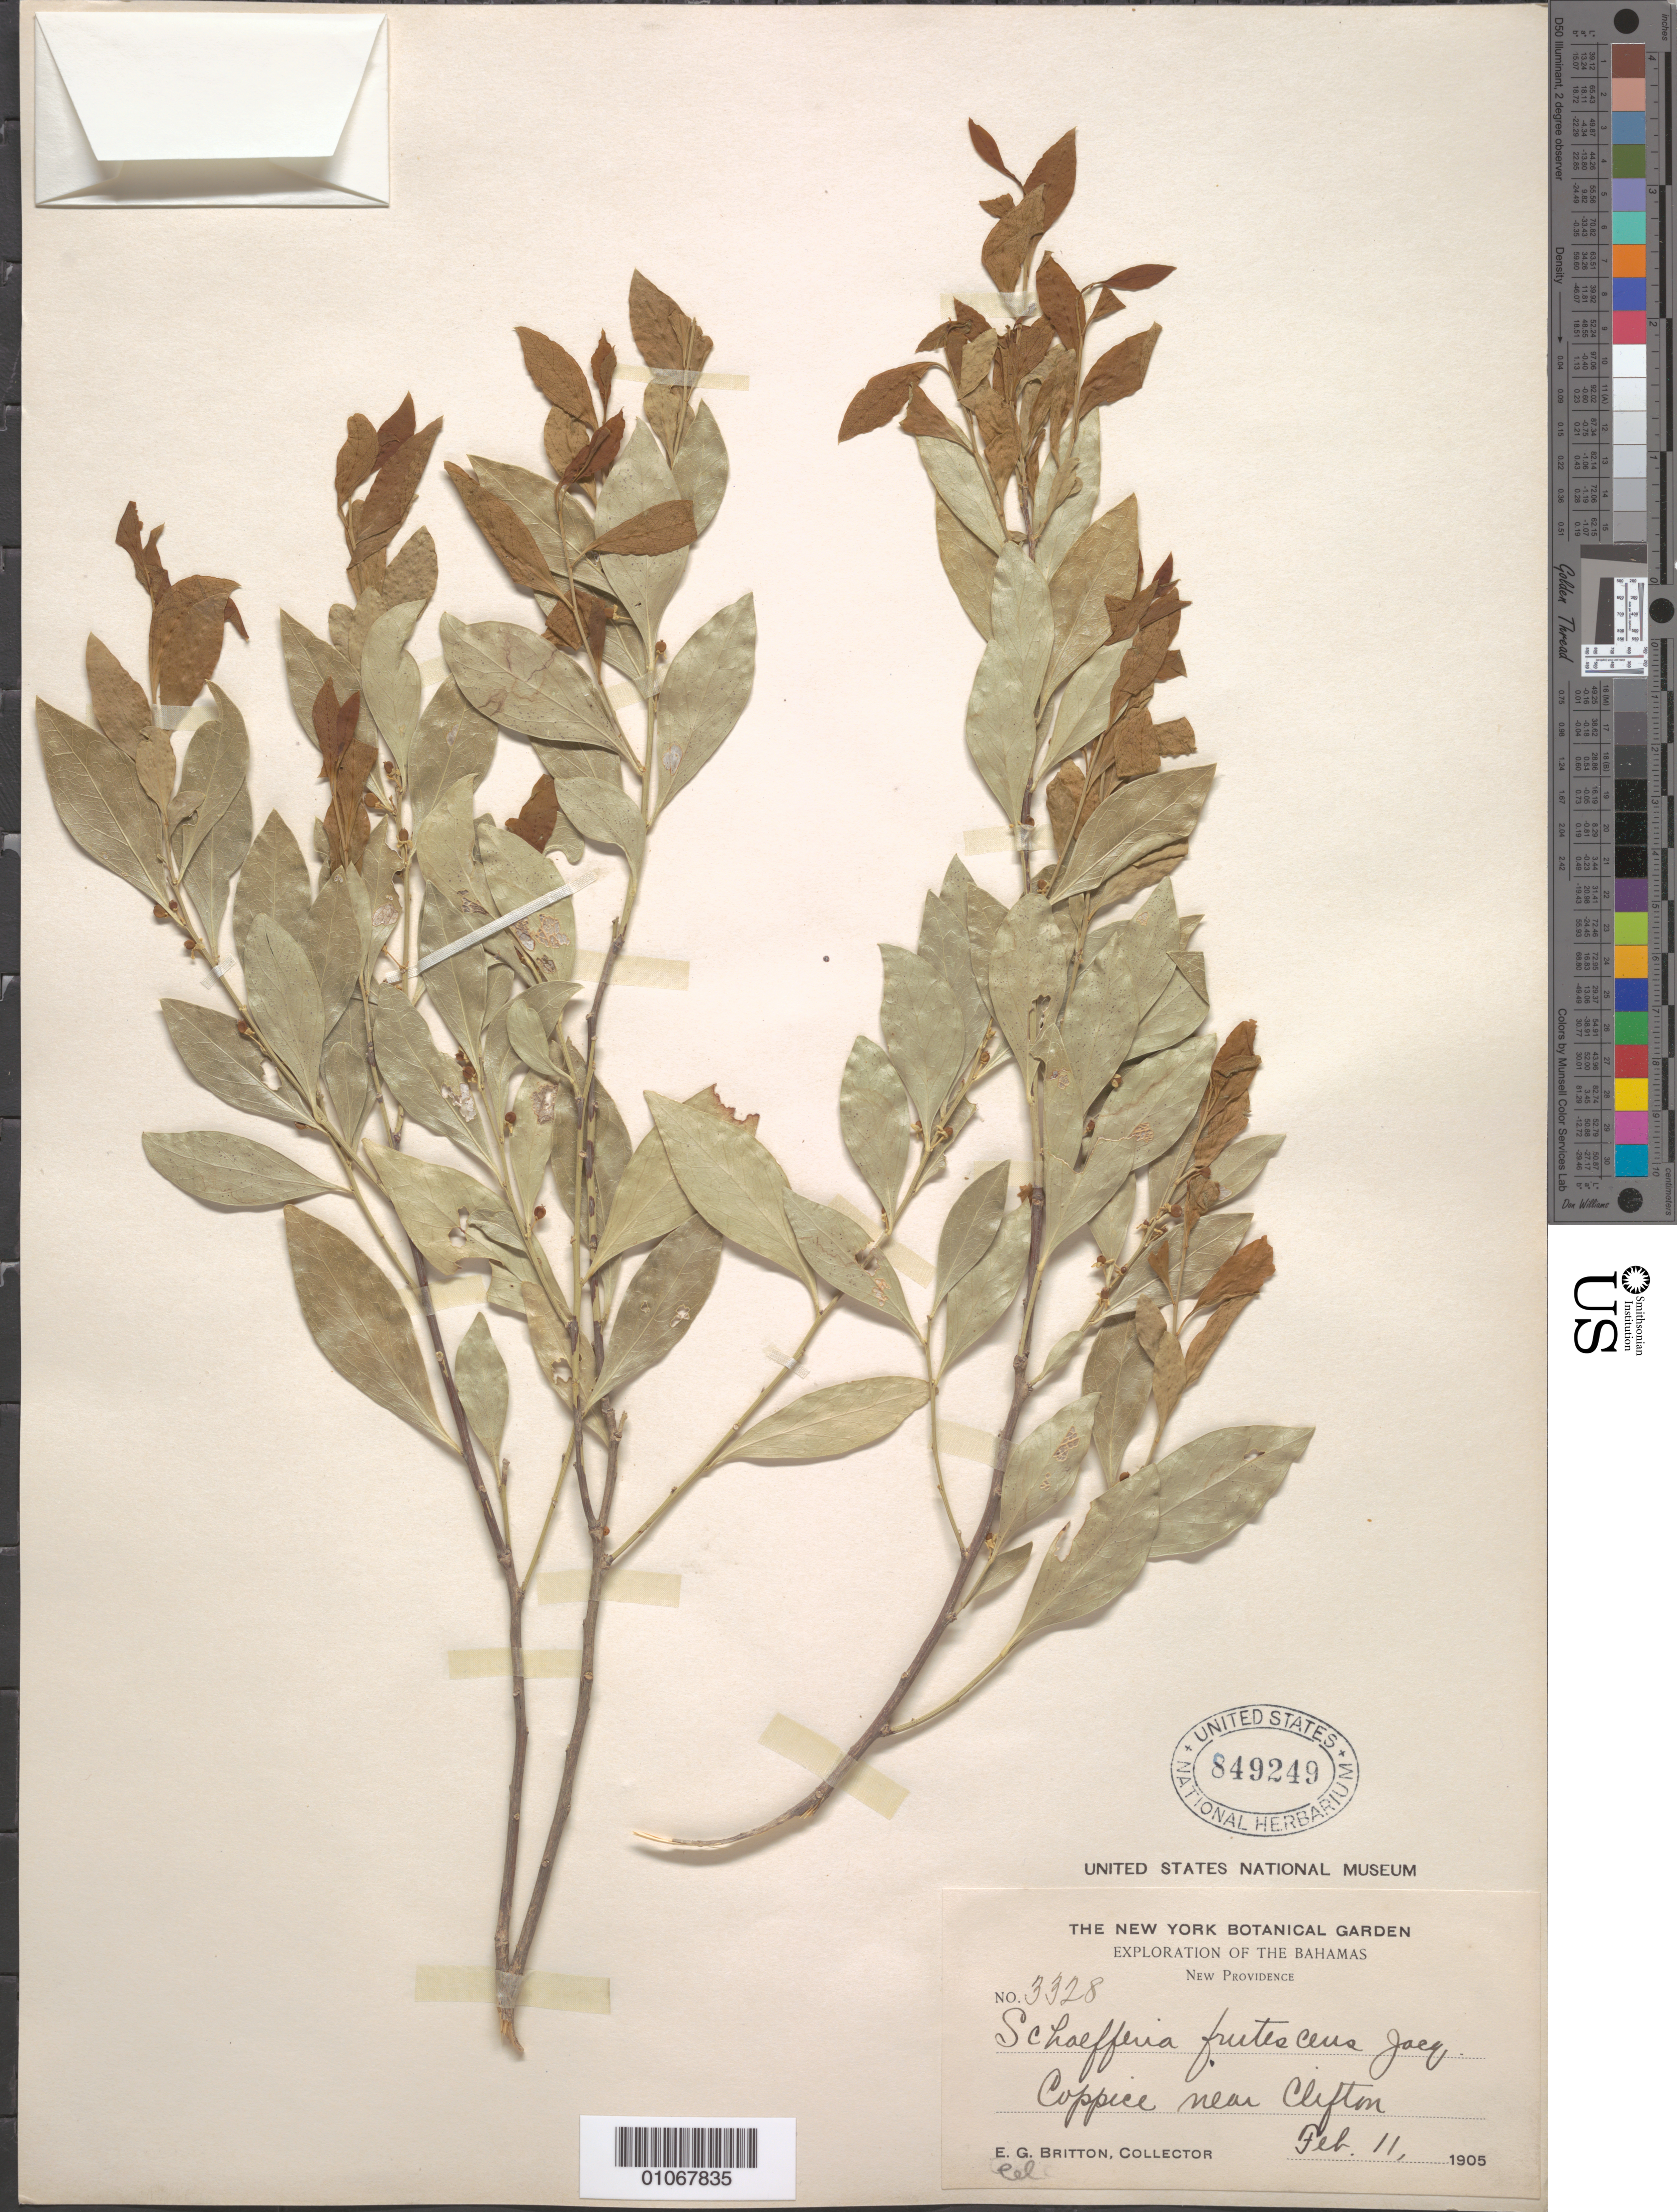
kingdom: Plantae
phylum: Tracheophyta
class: Magnoliopsida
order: Celastrales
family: Celastraceae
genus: Schaefferia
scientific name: Schaefferia frutescens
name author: Jacq.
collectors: E. G. Britton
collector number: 3328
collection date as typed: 11 Feb 1905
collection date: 1905-02-11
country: Bahamas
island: New Providence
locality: Coppice, Near Clifton.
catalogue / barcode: US 849249